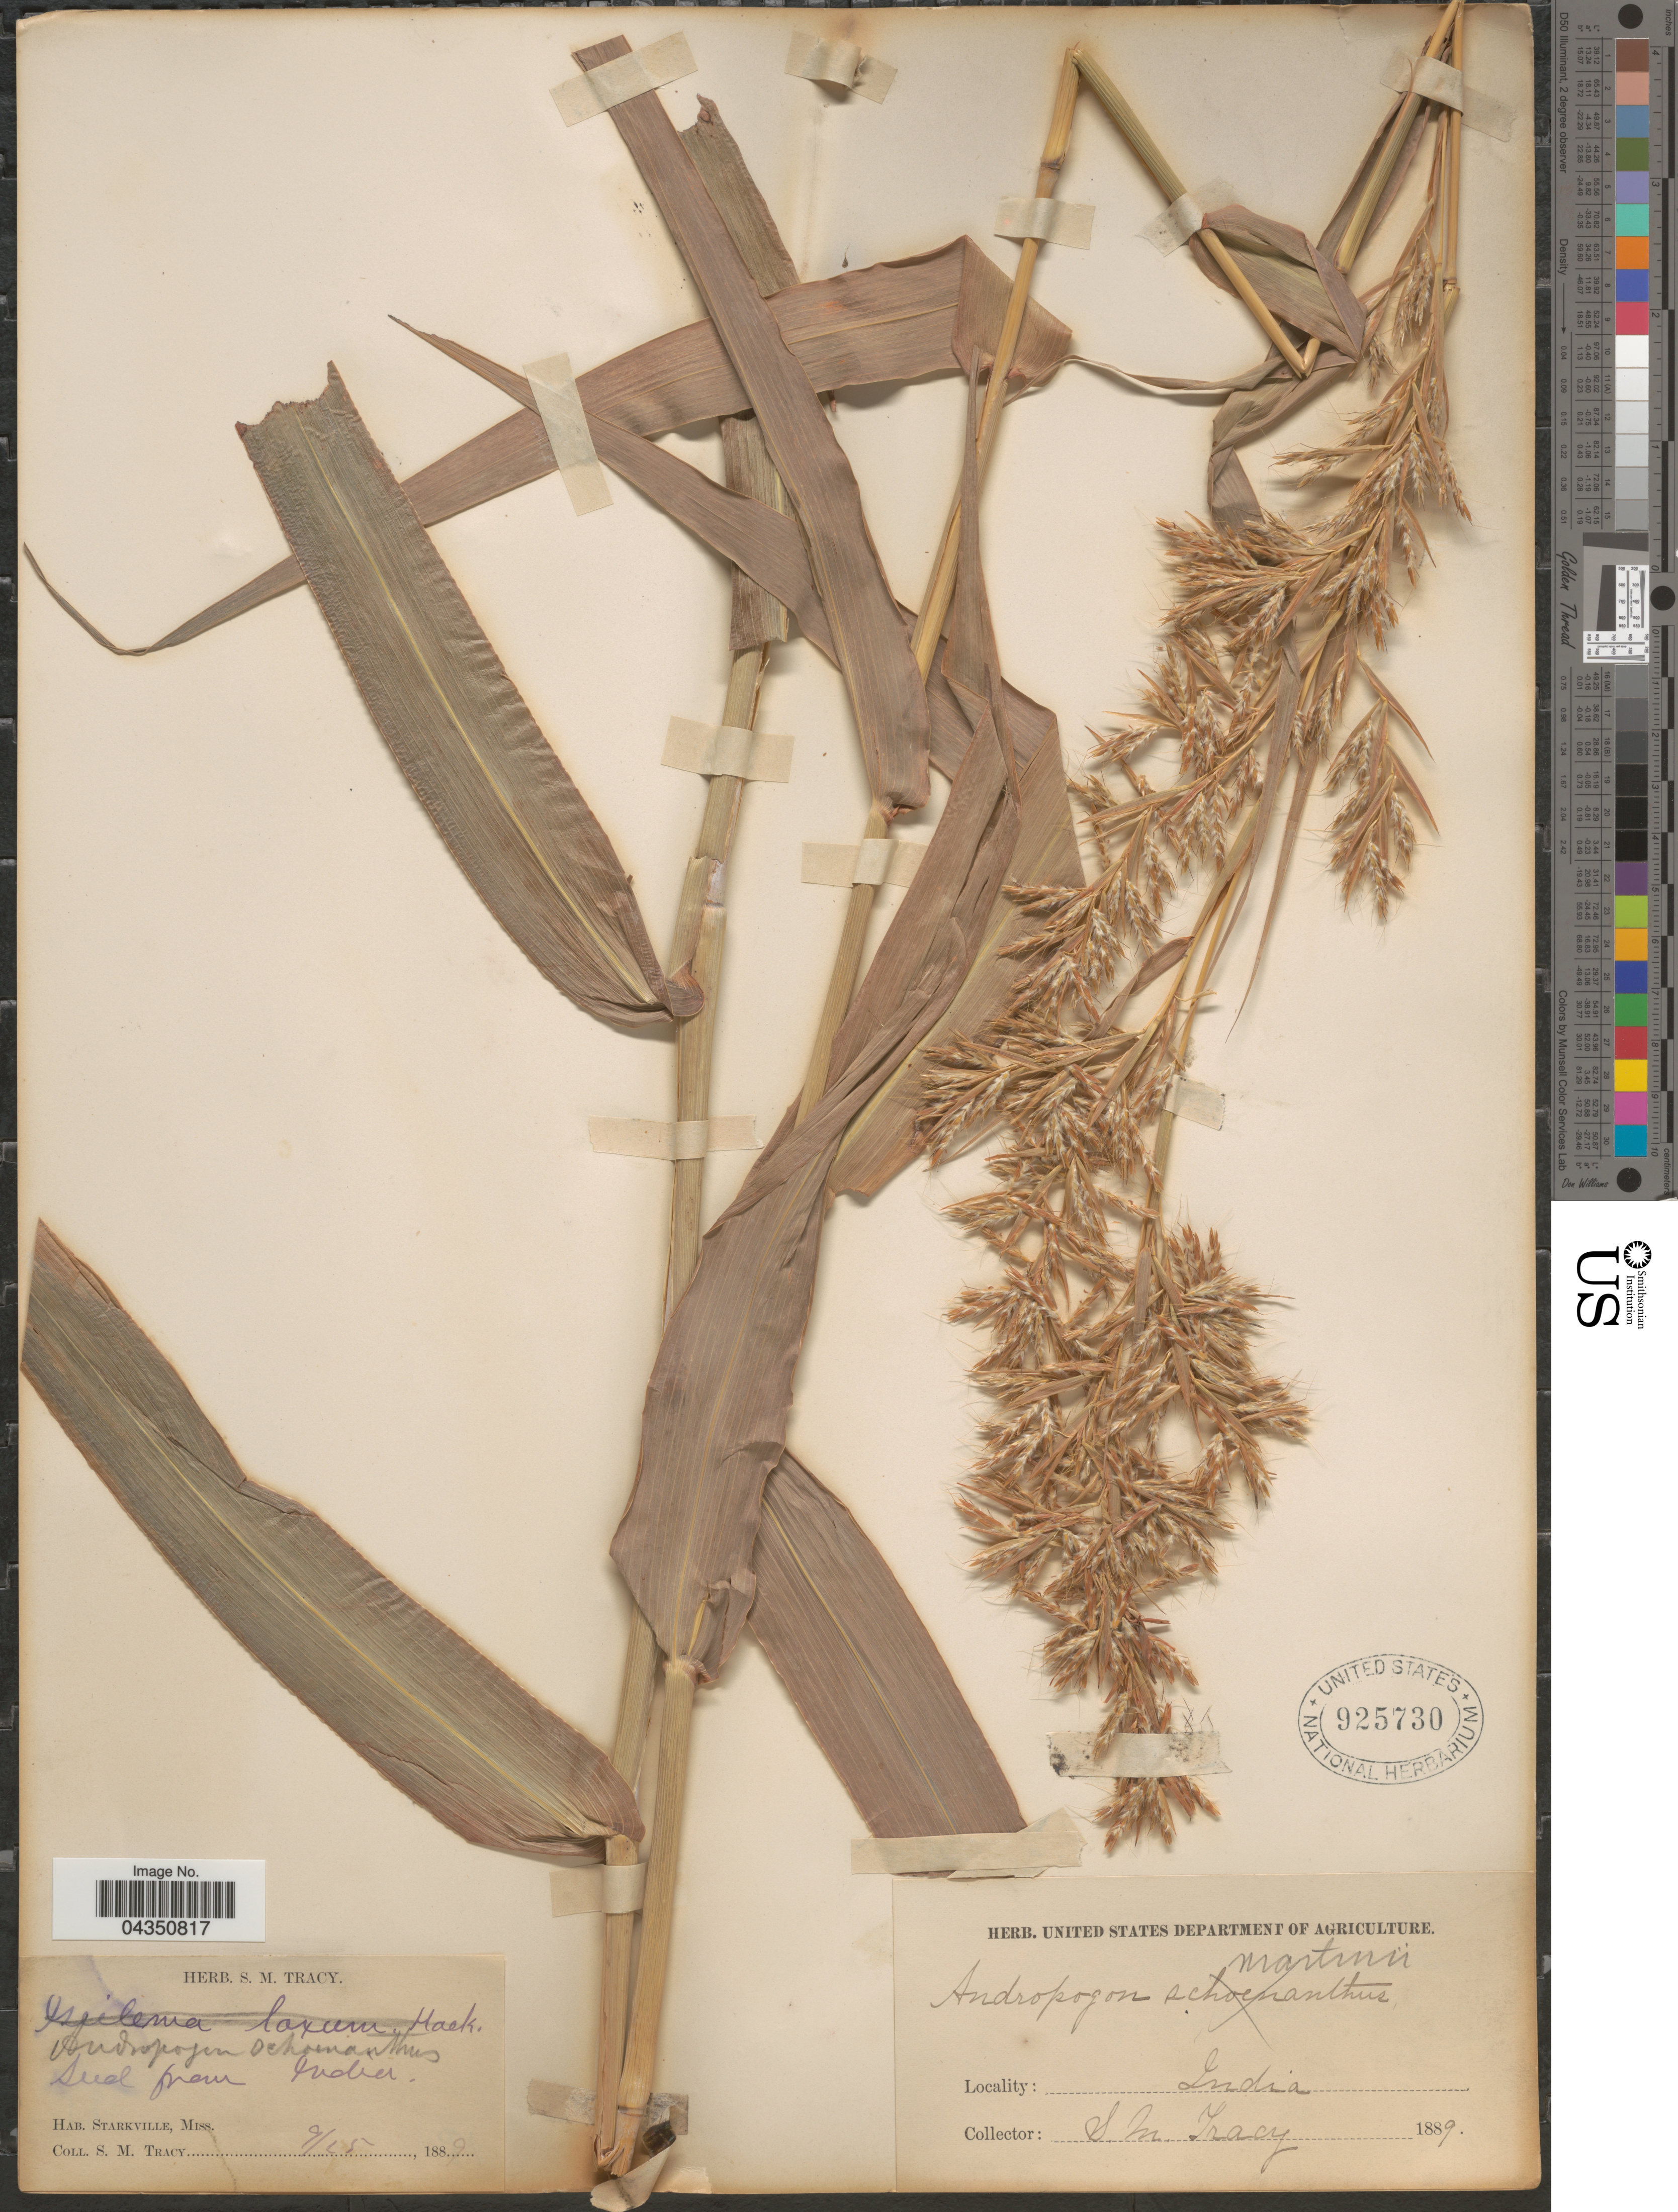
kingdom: Plantae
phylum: Tracheophyta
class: Liliopsida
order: Poales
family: Poaceae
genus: Cymbopogon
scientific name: Cymbopogon martini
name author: (Roxb.) Stapf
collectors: S. M. Tracy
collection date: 1889-09-25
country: United States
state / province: Mississippi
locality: Starkville.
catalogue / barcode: US 925730